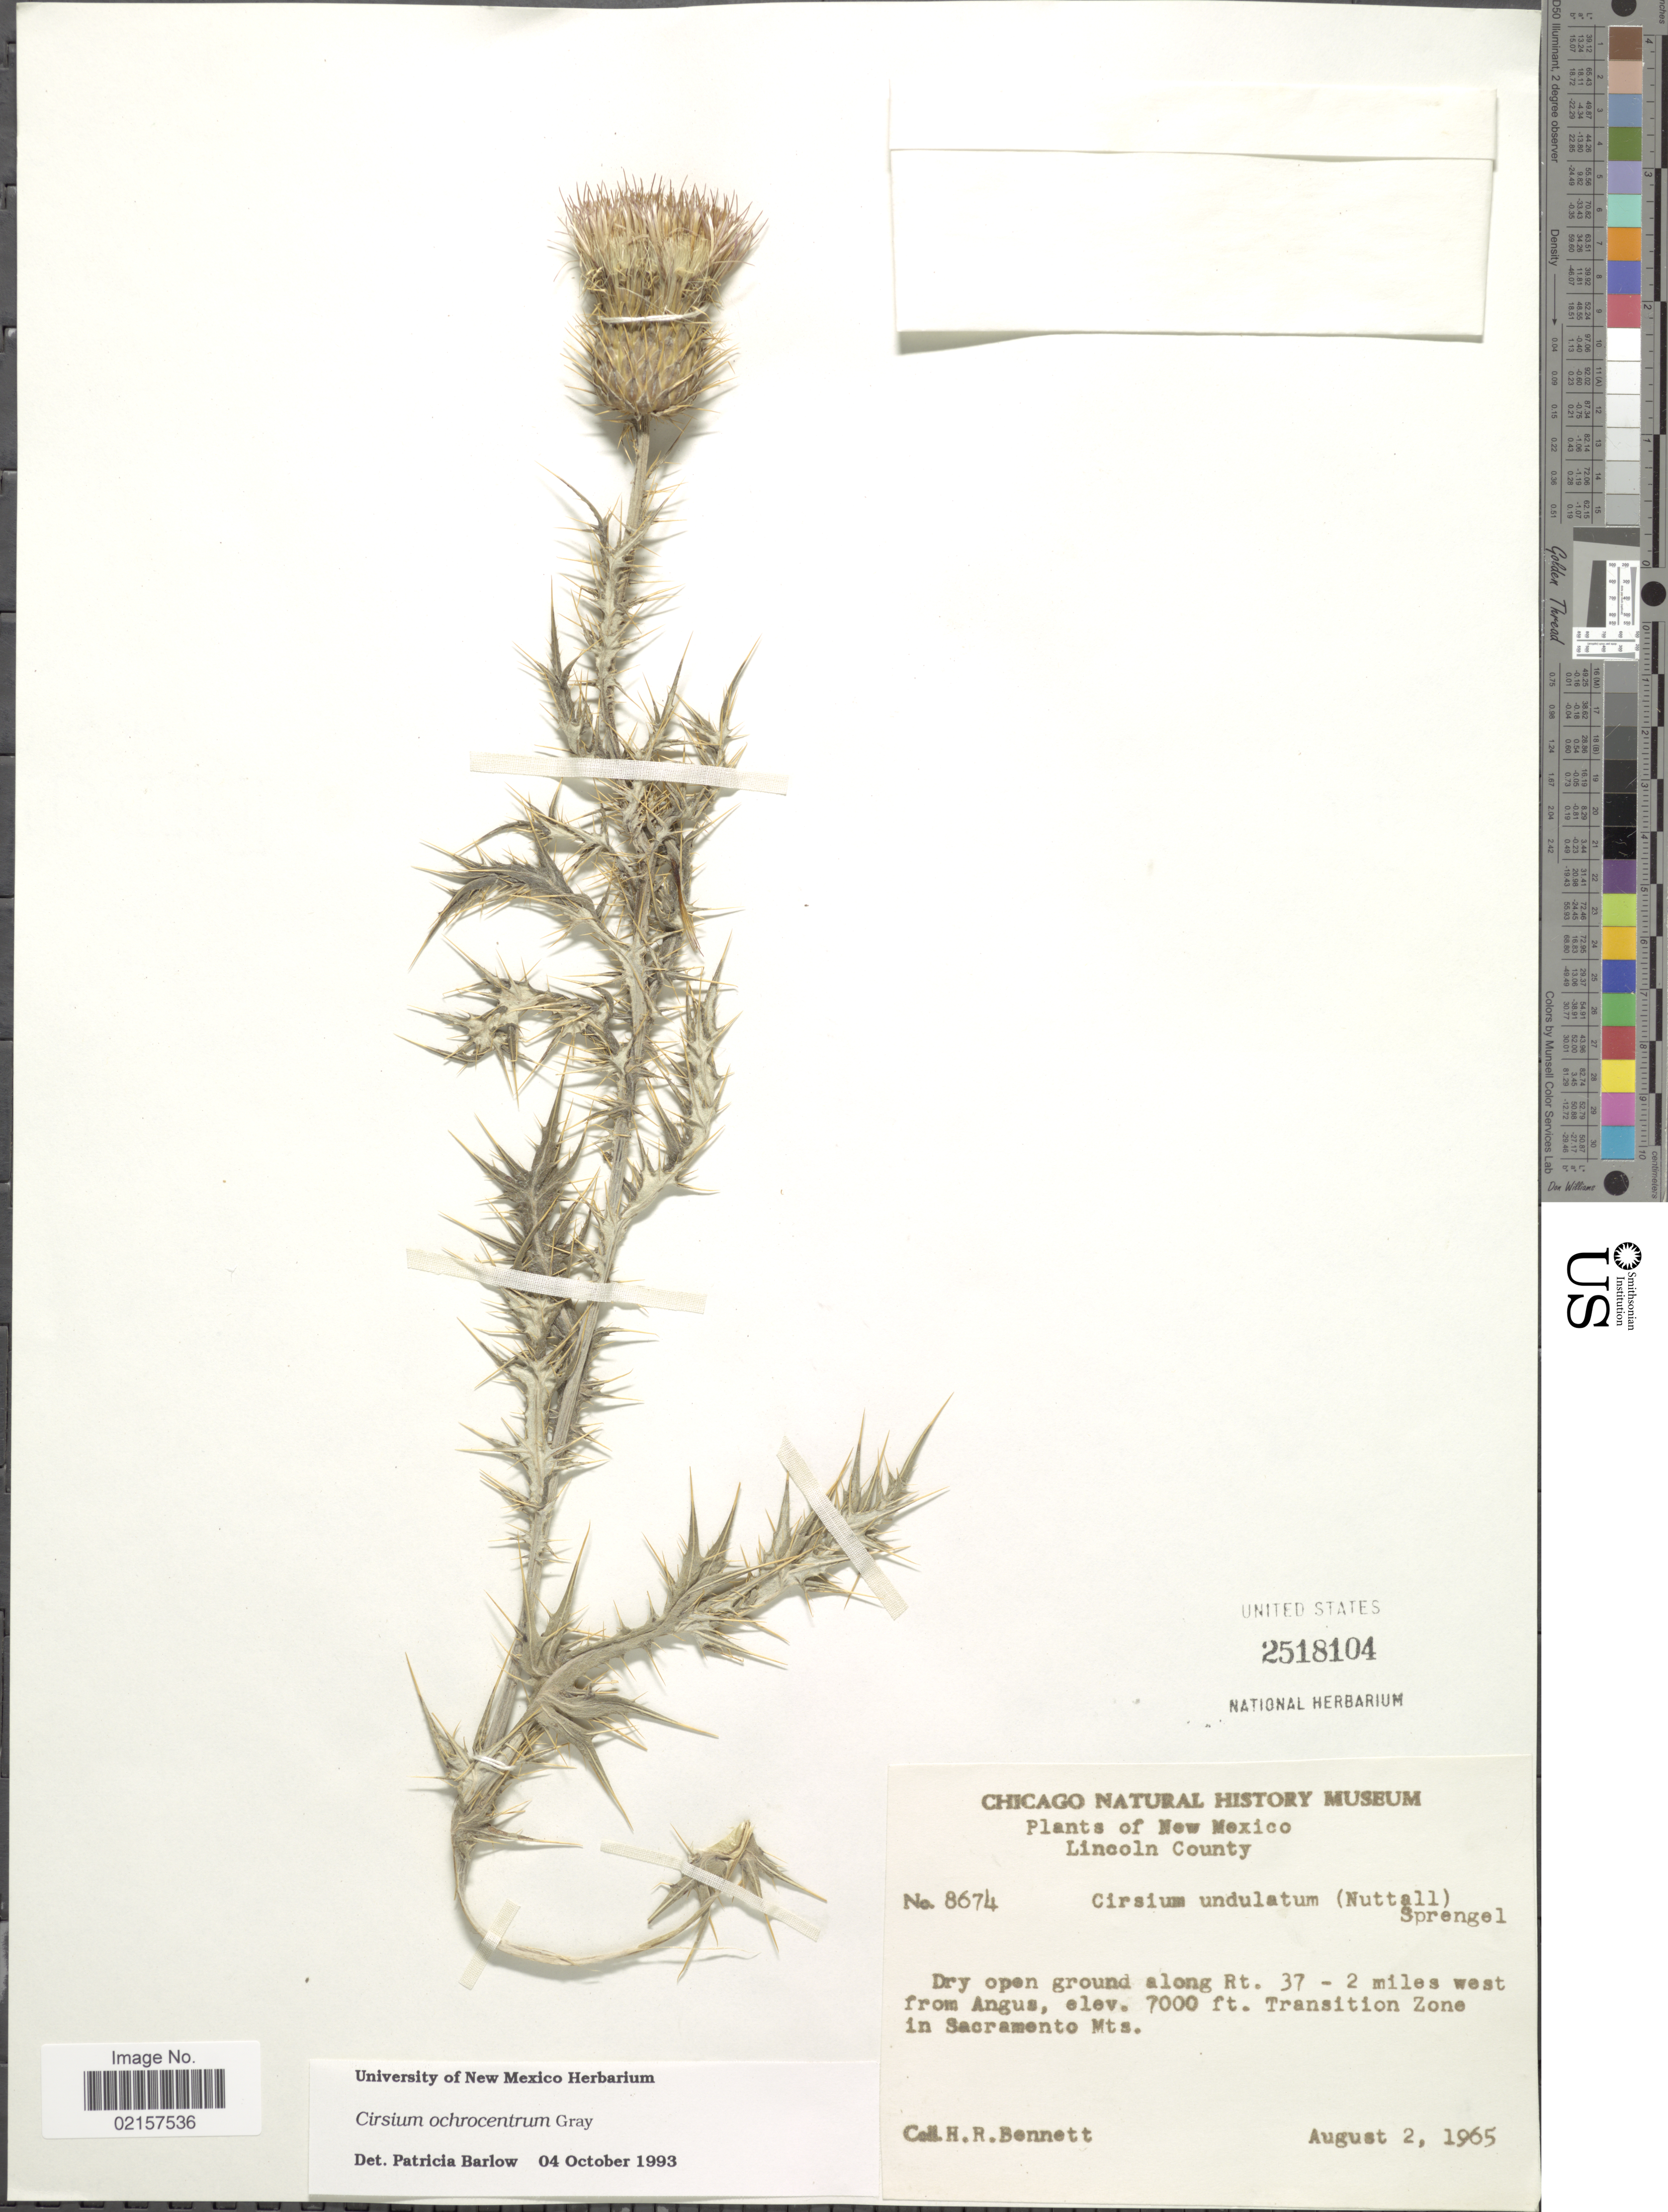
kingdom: Plantae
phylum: Tracheophyta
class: Magnoliopsida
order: Asterales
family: Asteraceae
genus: Cirsium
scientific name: Cirsium ochrocentrum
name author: A. Gray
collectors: H. R. Bennett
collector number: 8674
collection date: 1965-08-02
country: United States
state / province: New Mexico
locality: Lincoln Co., dry open ground along Rt. 37-2 miles west from Angus, Transition Zone in Sacramento Mts.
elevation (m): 2134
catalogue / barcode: US 2518104